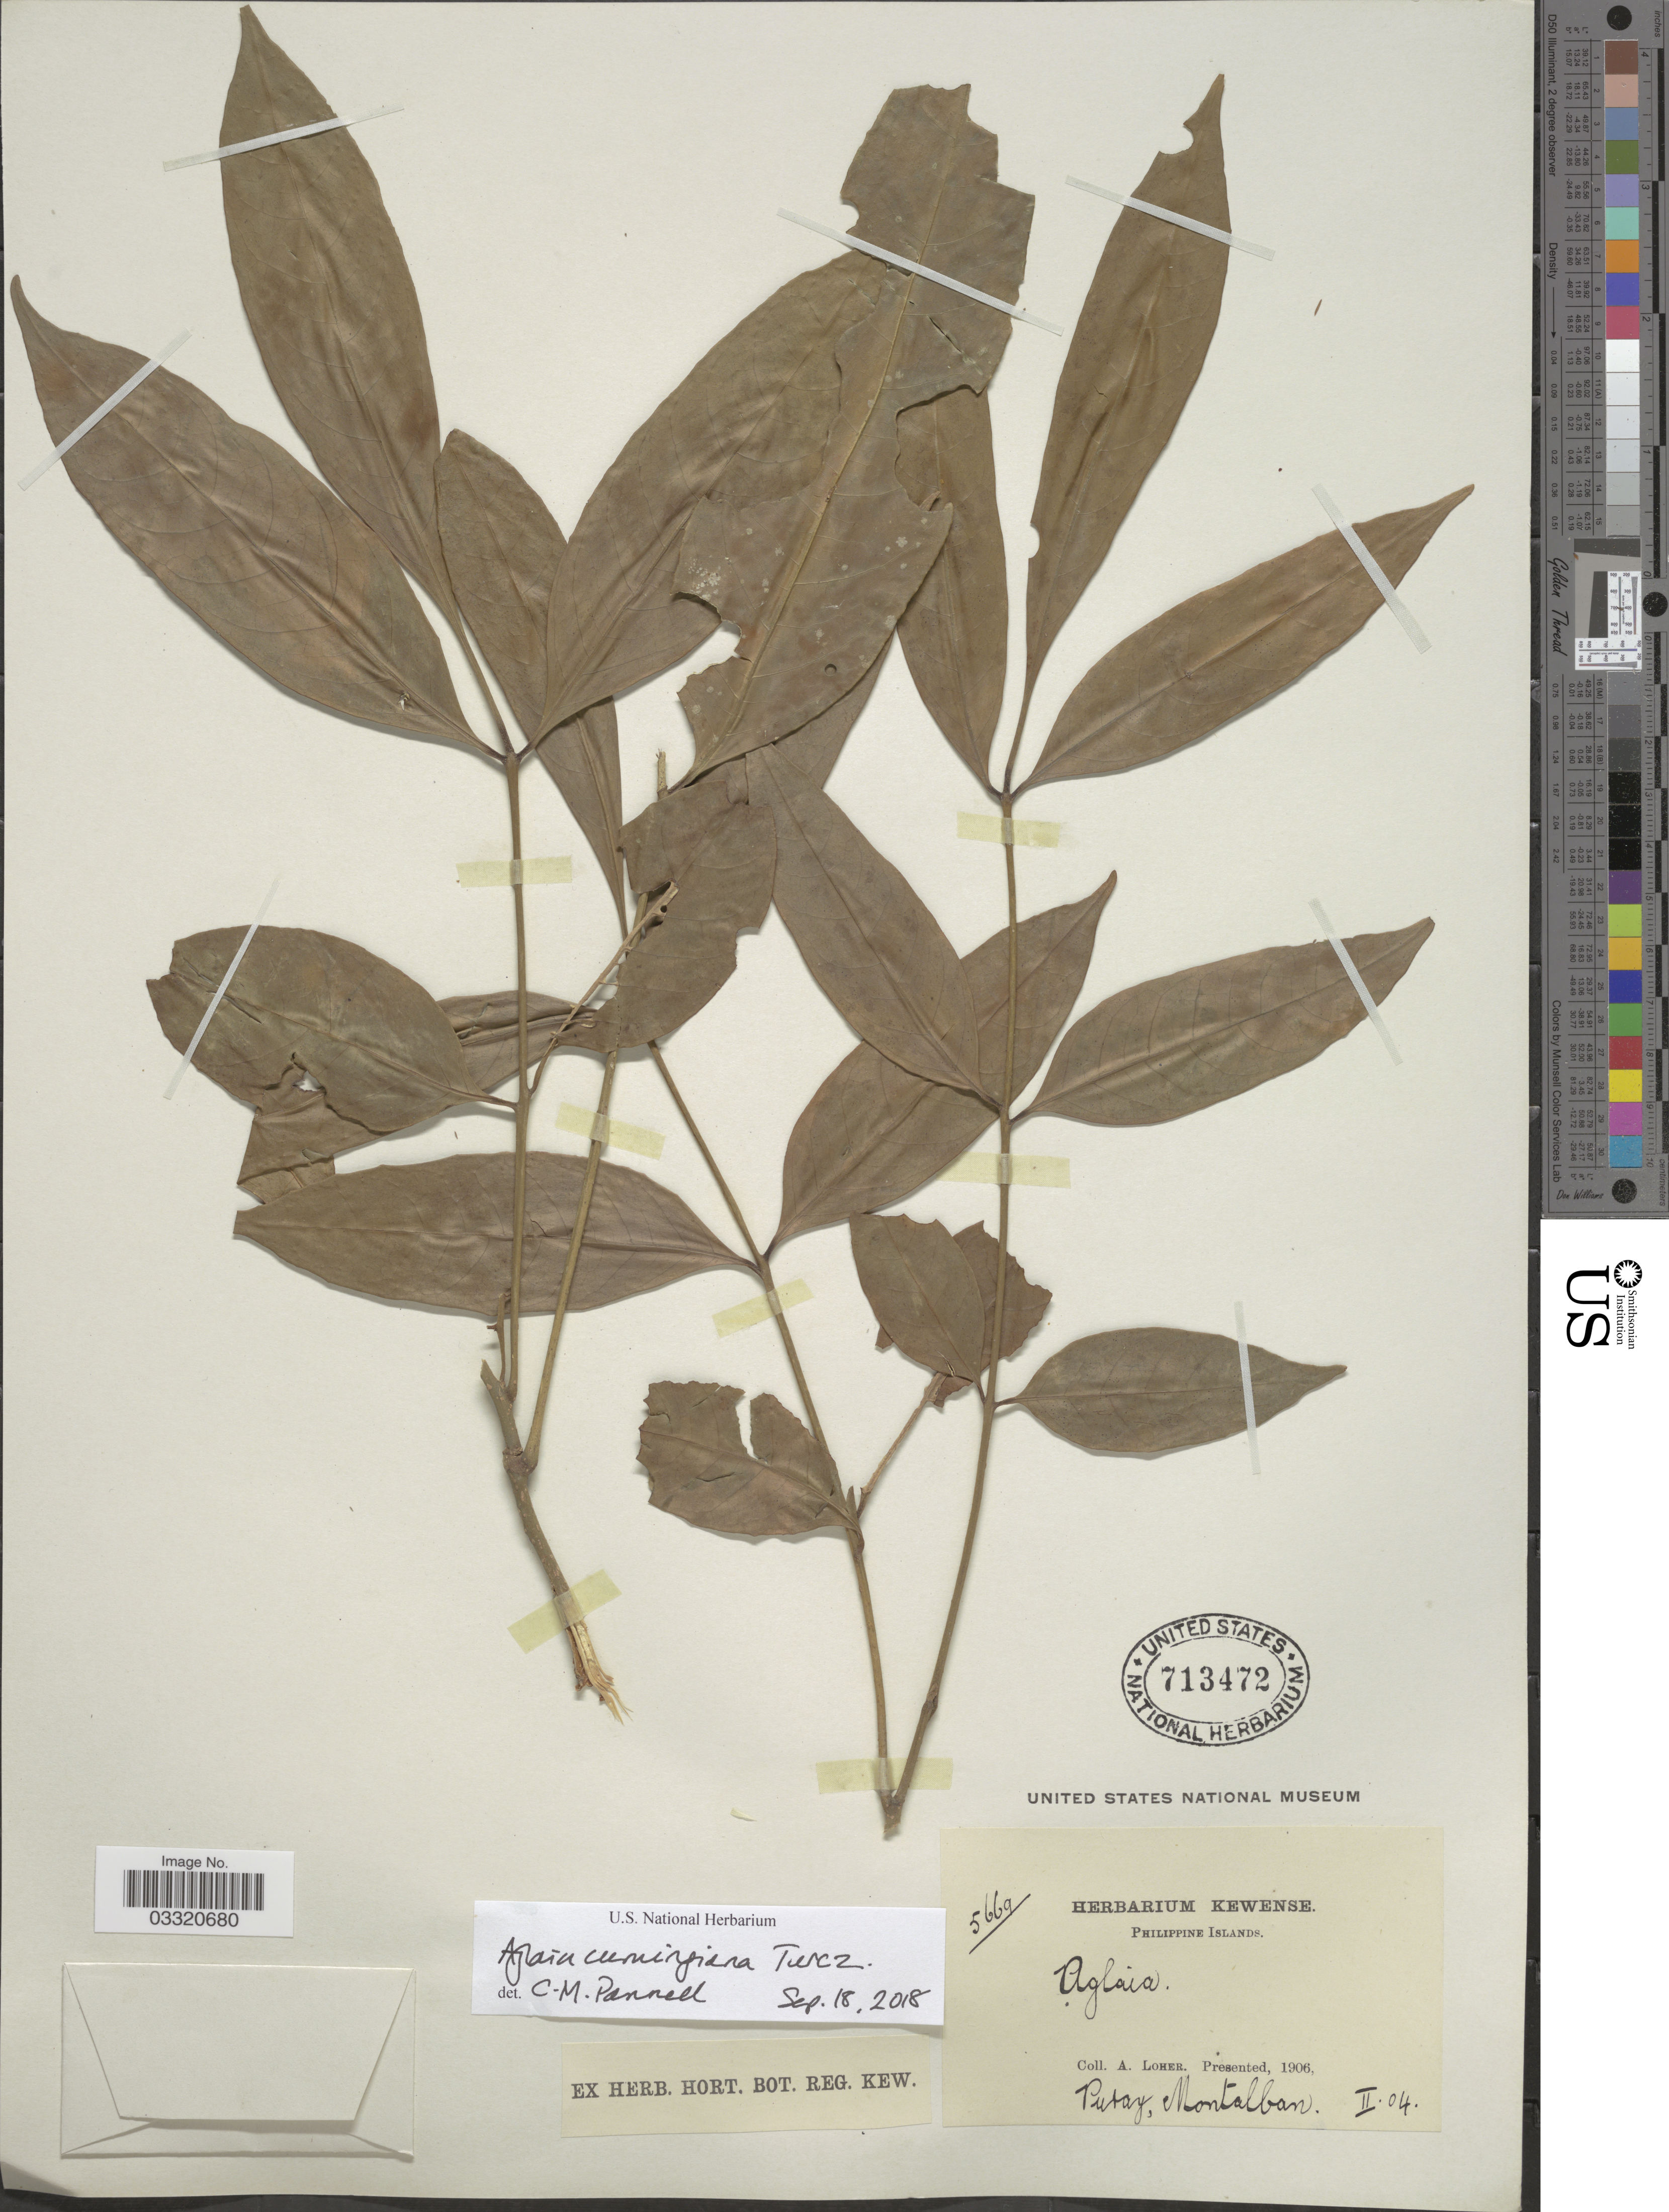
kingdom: Plantae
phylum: Tracheophyta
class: Magnoliopsida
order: Sapindales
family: Meliaceae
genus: Aglaia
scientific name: Aglaia cumingiana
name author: Turcz.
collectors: A. Loher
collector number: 5669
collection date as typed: Transcribed d/m/y: /2/4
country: Philippines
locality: Philippine Islands. Putay, Montalban.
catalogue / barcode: US 713472